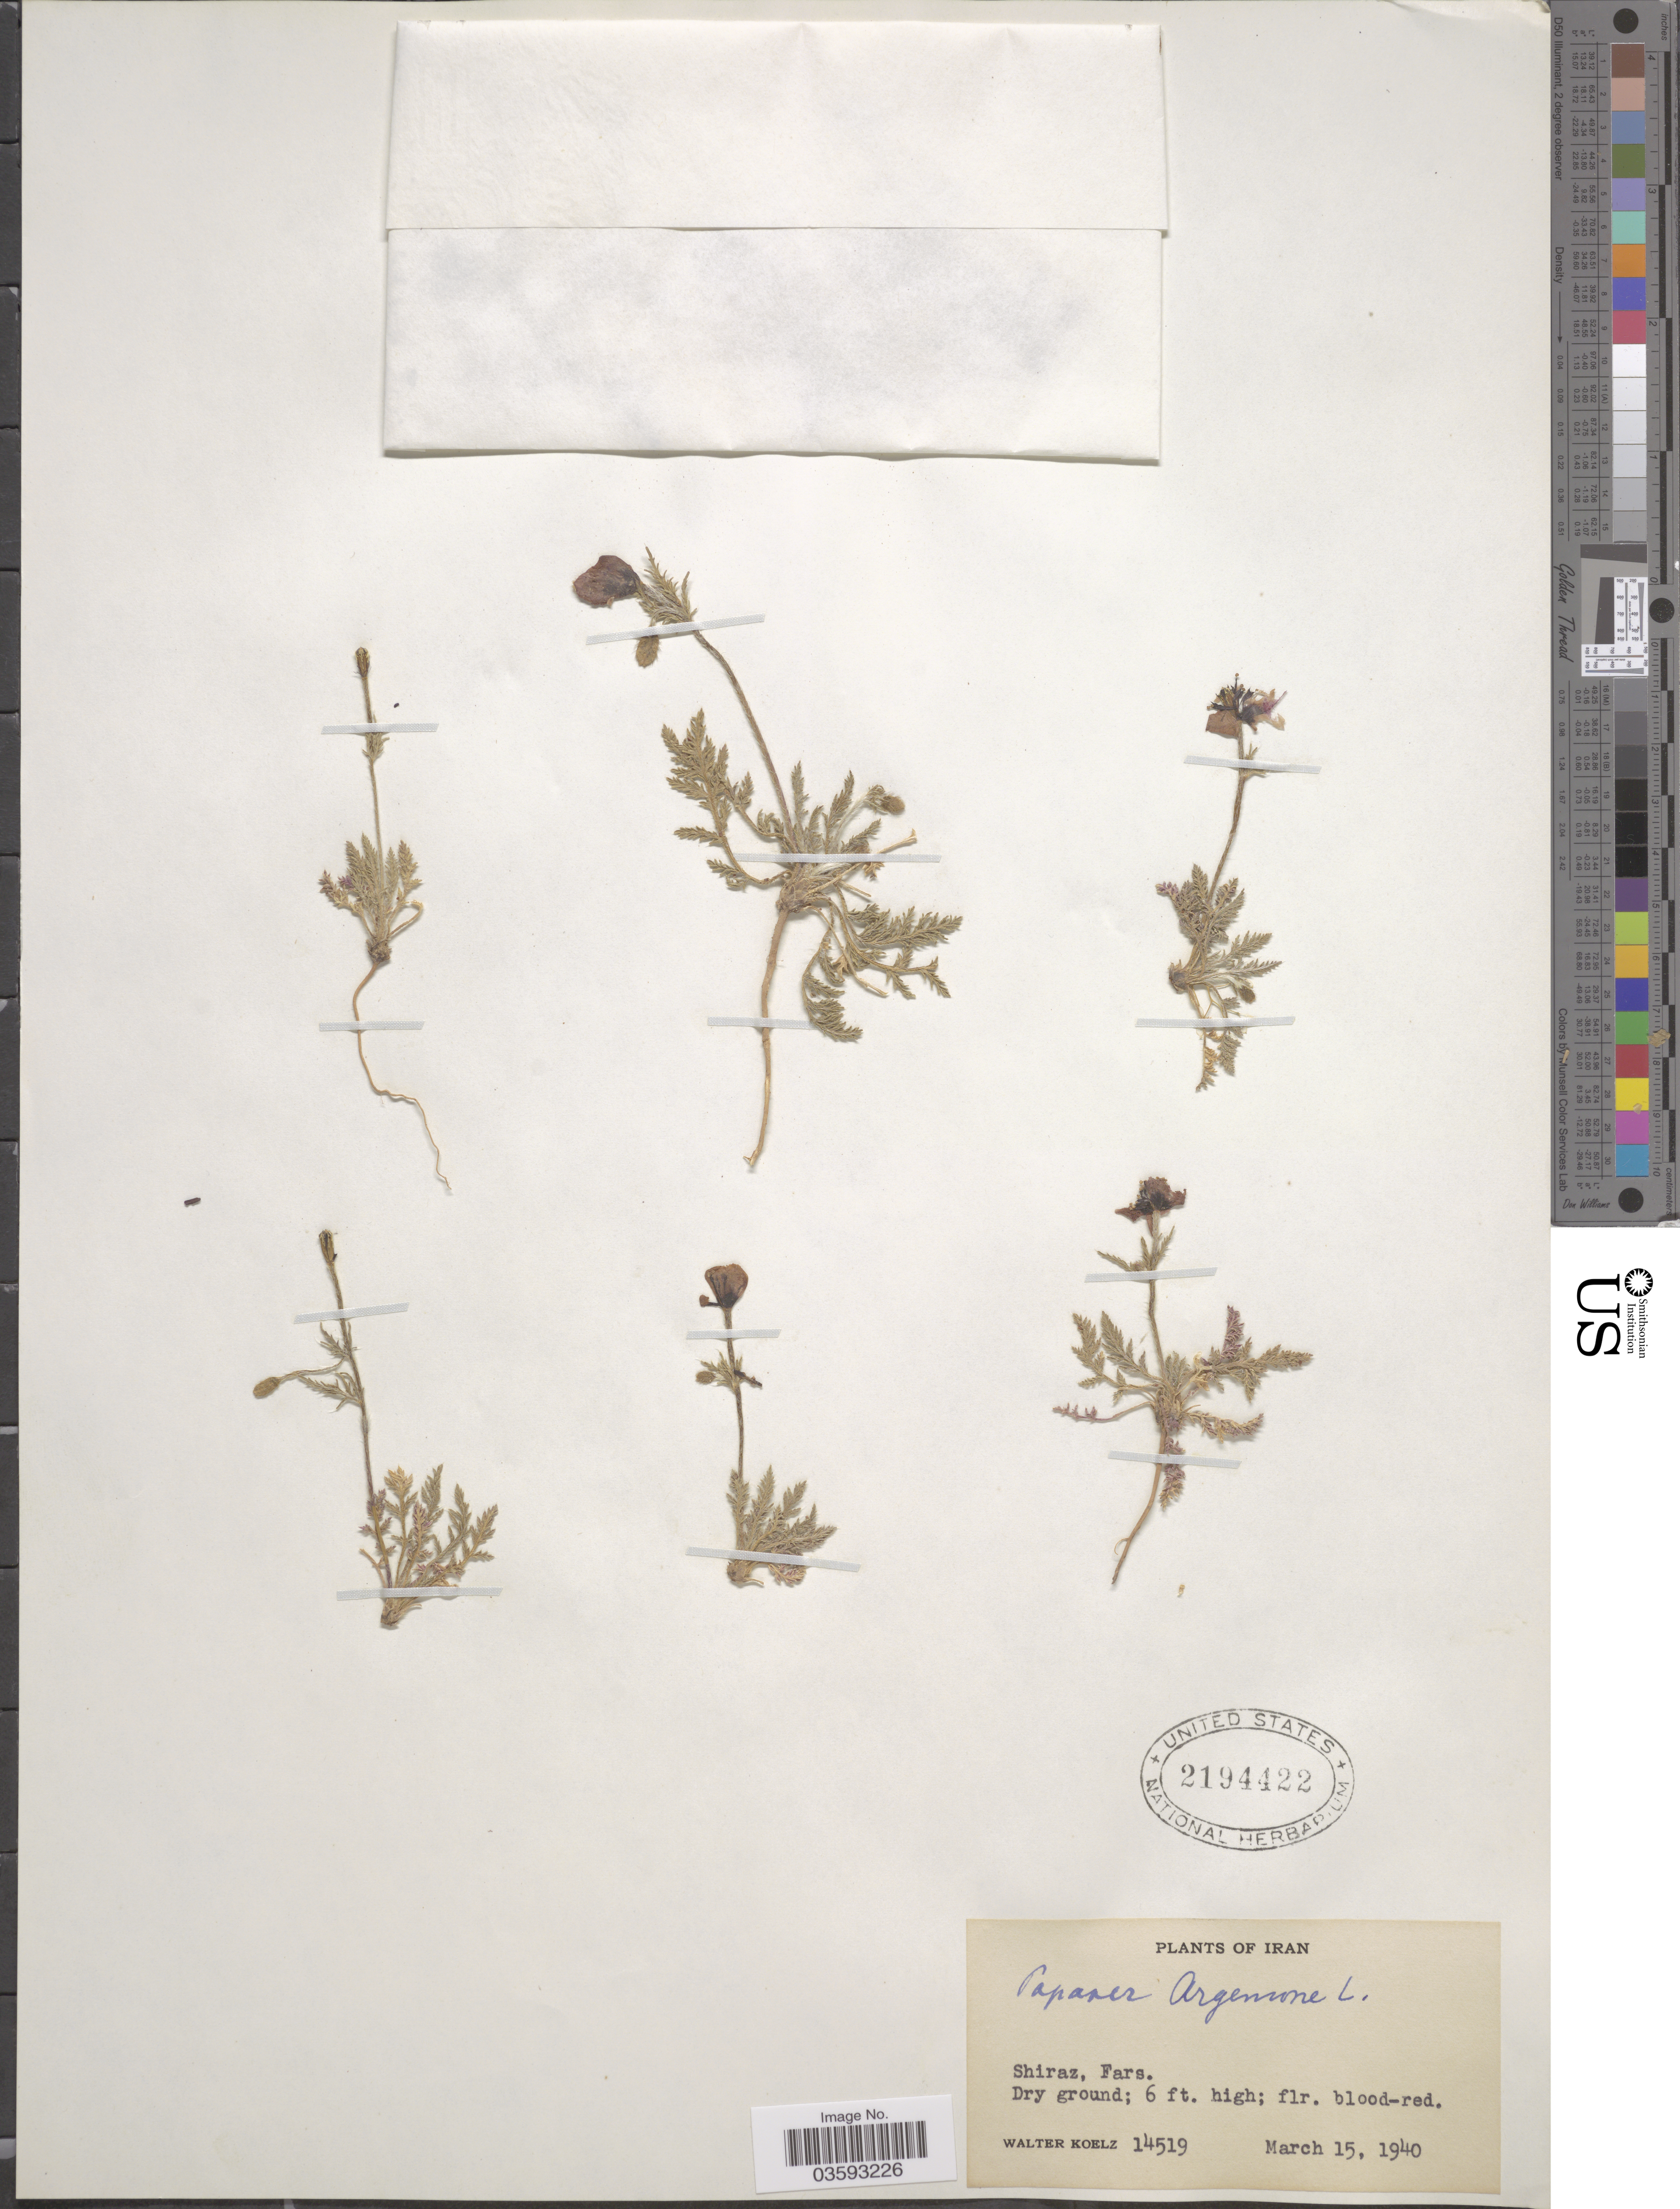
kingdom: Plantae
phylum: Tracheophyta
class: Magnoliopsida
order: Ranunculales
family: Papaveraceae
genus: Papaver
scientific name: Papaver argemone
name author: L.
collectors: W. N. Koelz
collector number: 14519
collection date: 1940-03-15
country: Iran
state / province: Fars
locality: Shiraz.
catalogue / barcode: US 2194422